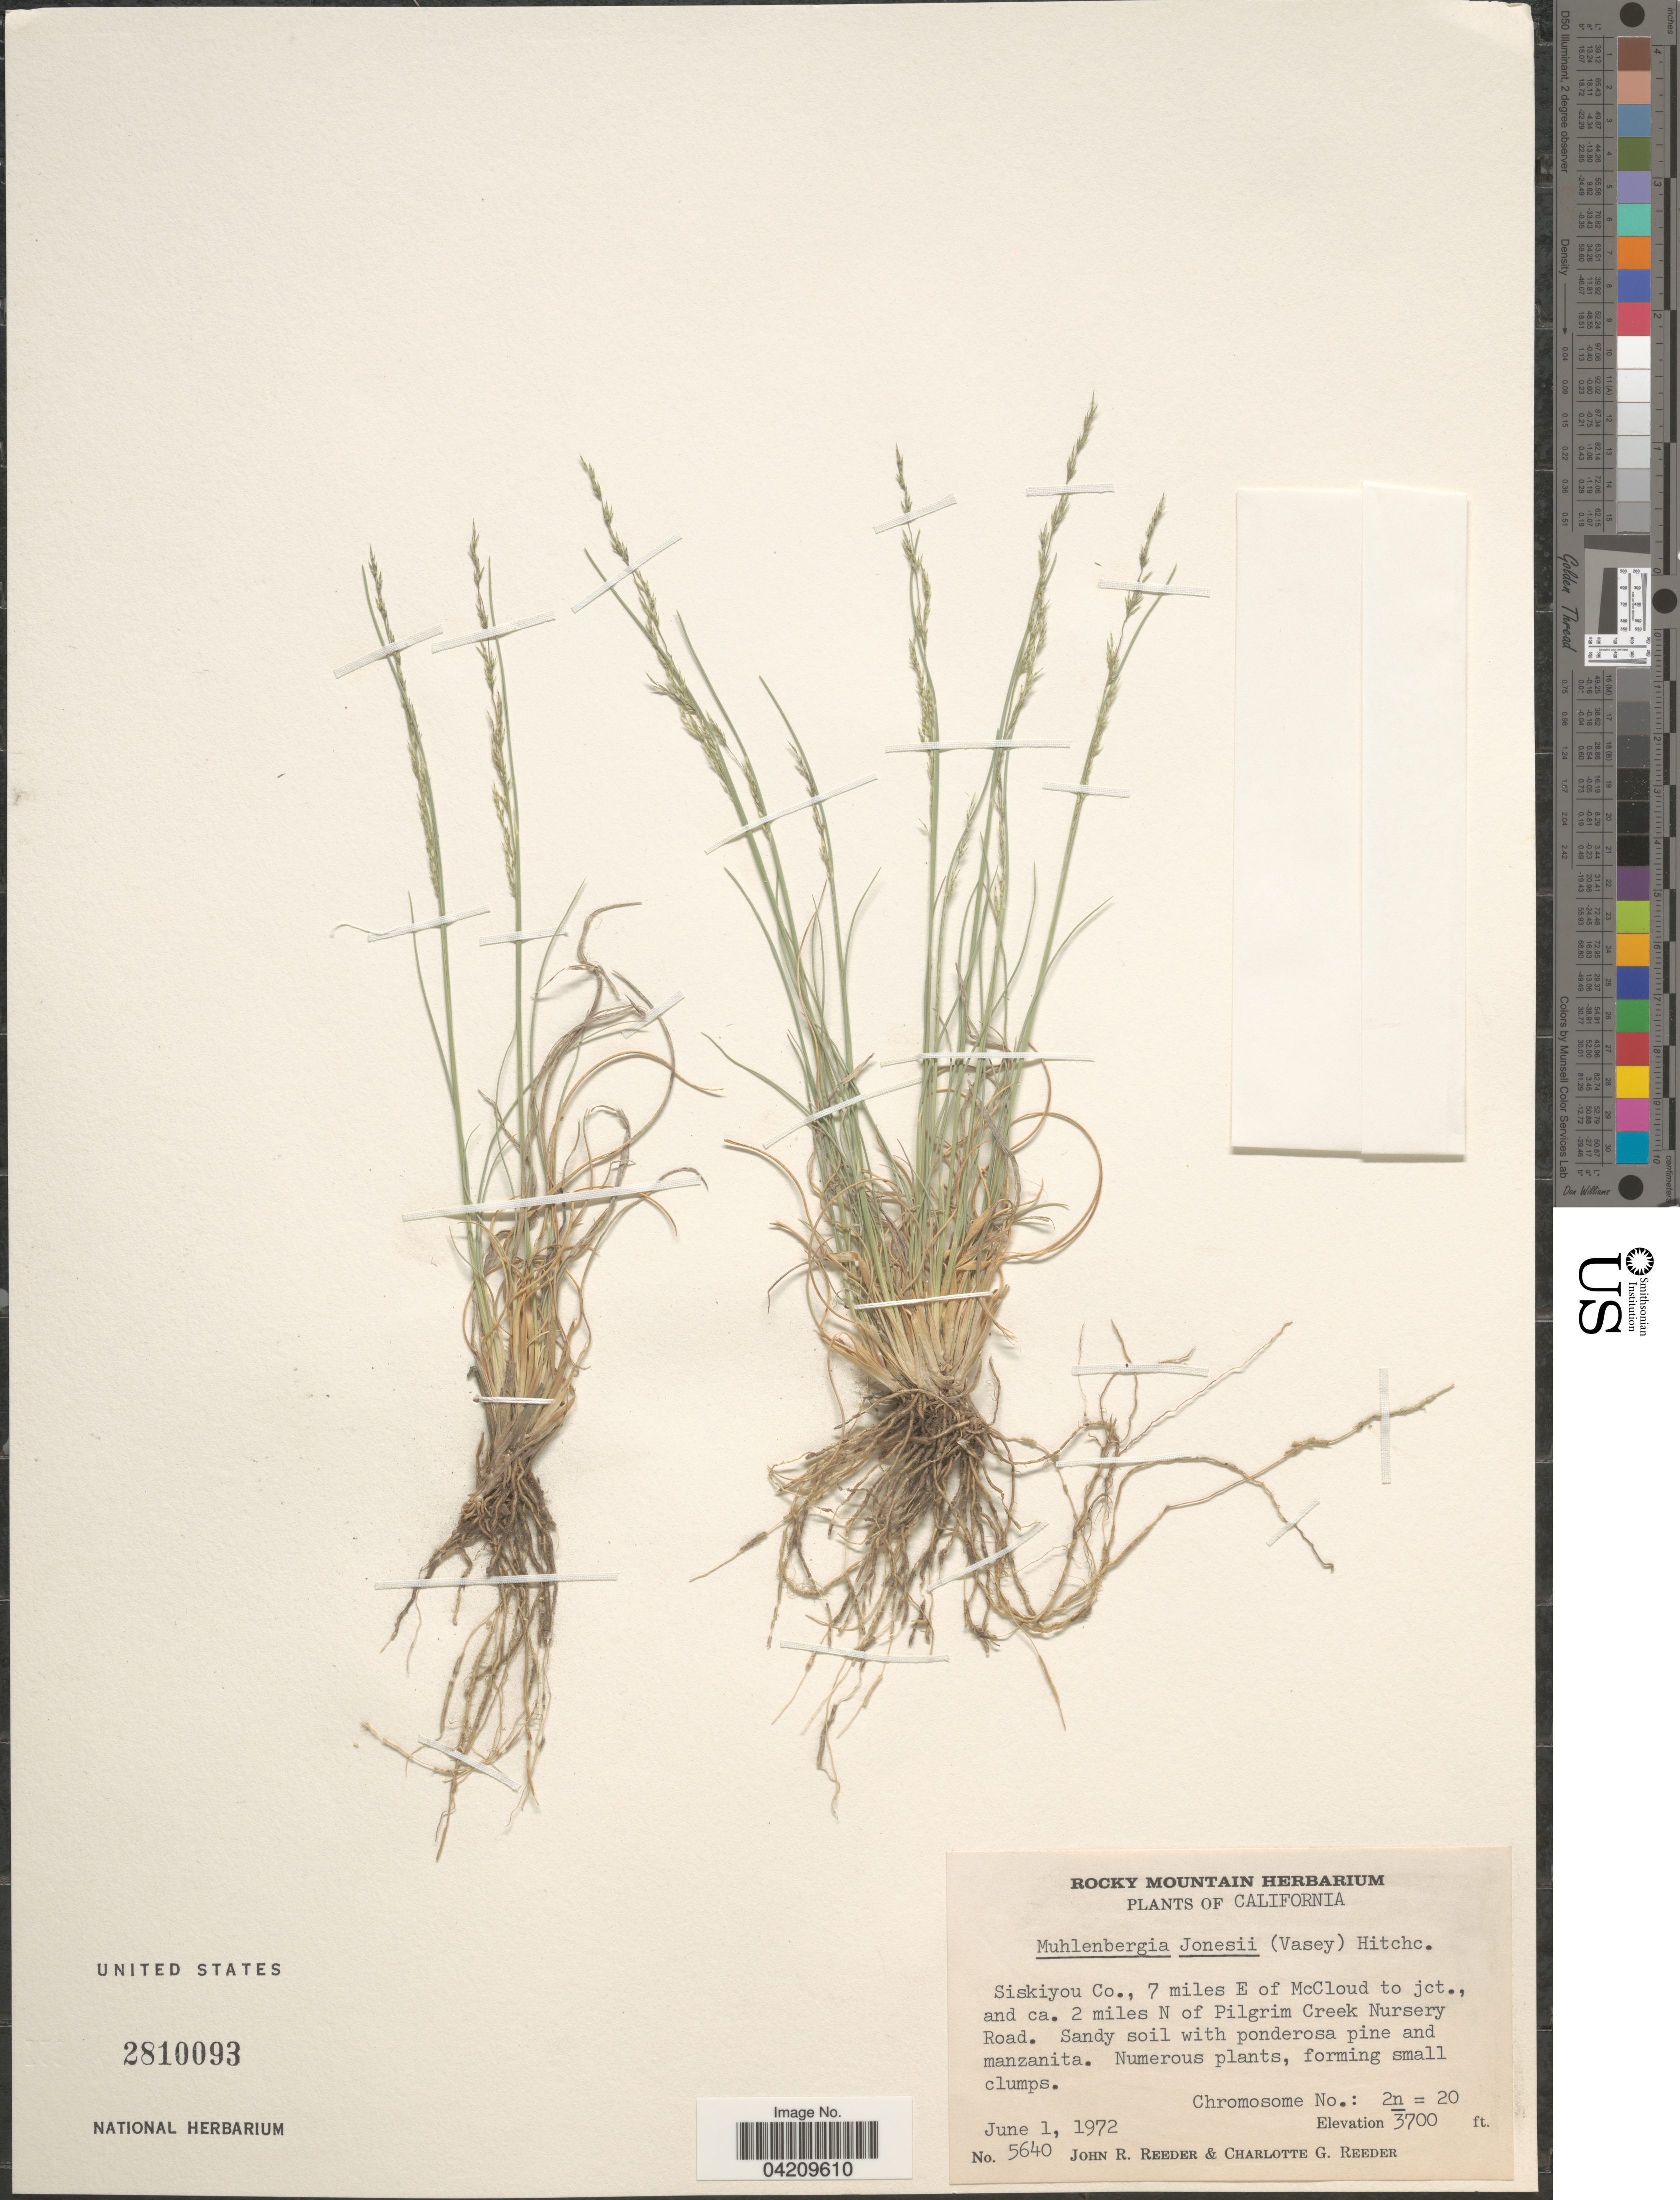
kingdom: Plantae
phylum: Tracheophyta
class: Liliopsida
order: Poales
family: Poaceae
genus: Muhlenbergia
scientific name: Muhlenbergia jonesii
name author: (Vasey) Hitchc.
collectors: J. R. Reeder & C. G. Reeder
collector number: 5640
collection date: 1972-06-01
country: United States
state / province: California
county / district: Siskiyou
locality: Siskiyou Co., 7 miles E of McCloud to jct., and ca. 2 miles N of Pilgrim Creek Nursery Road.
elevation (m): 1128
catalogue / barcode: US 2810093